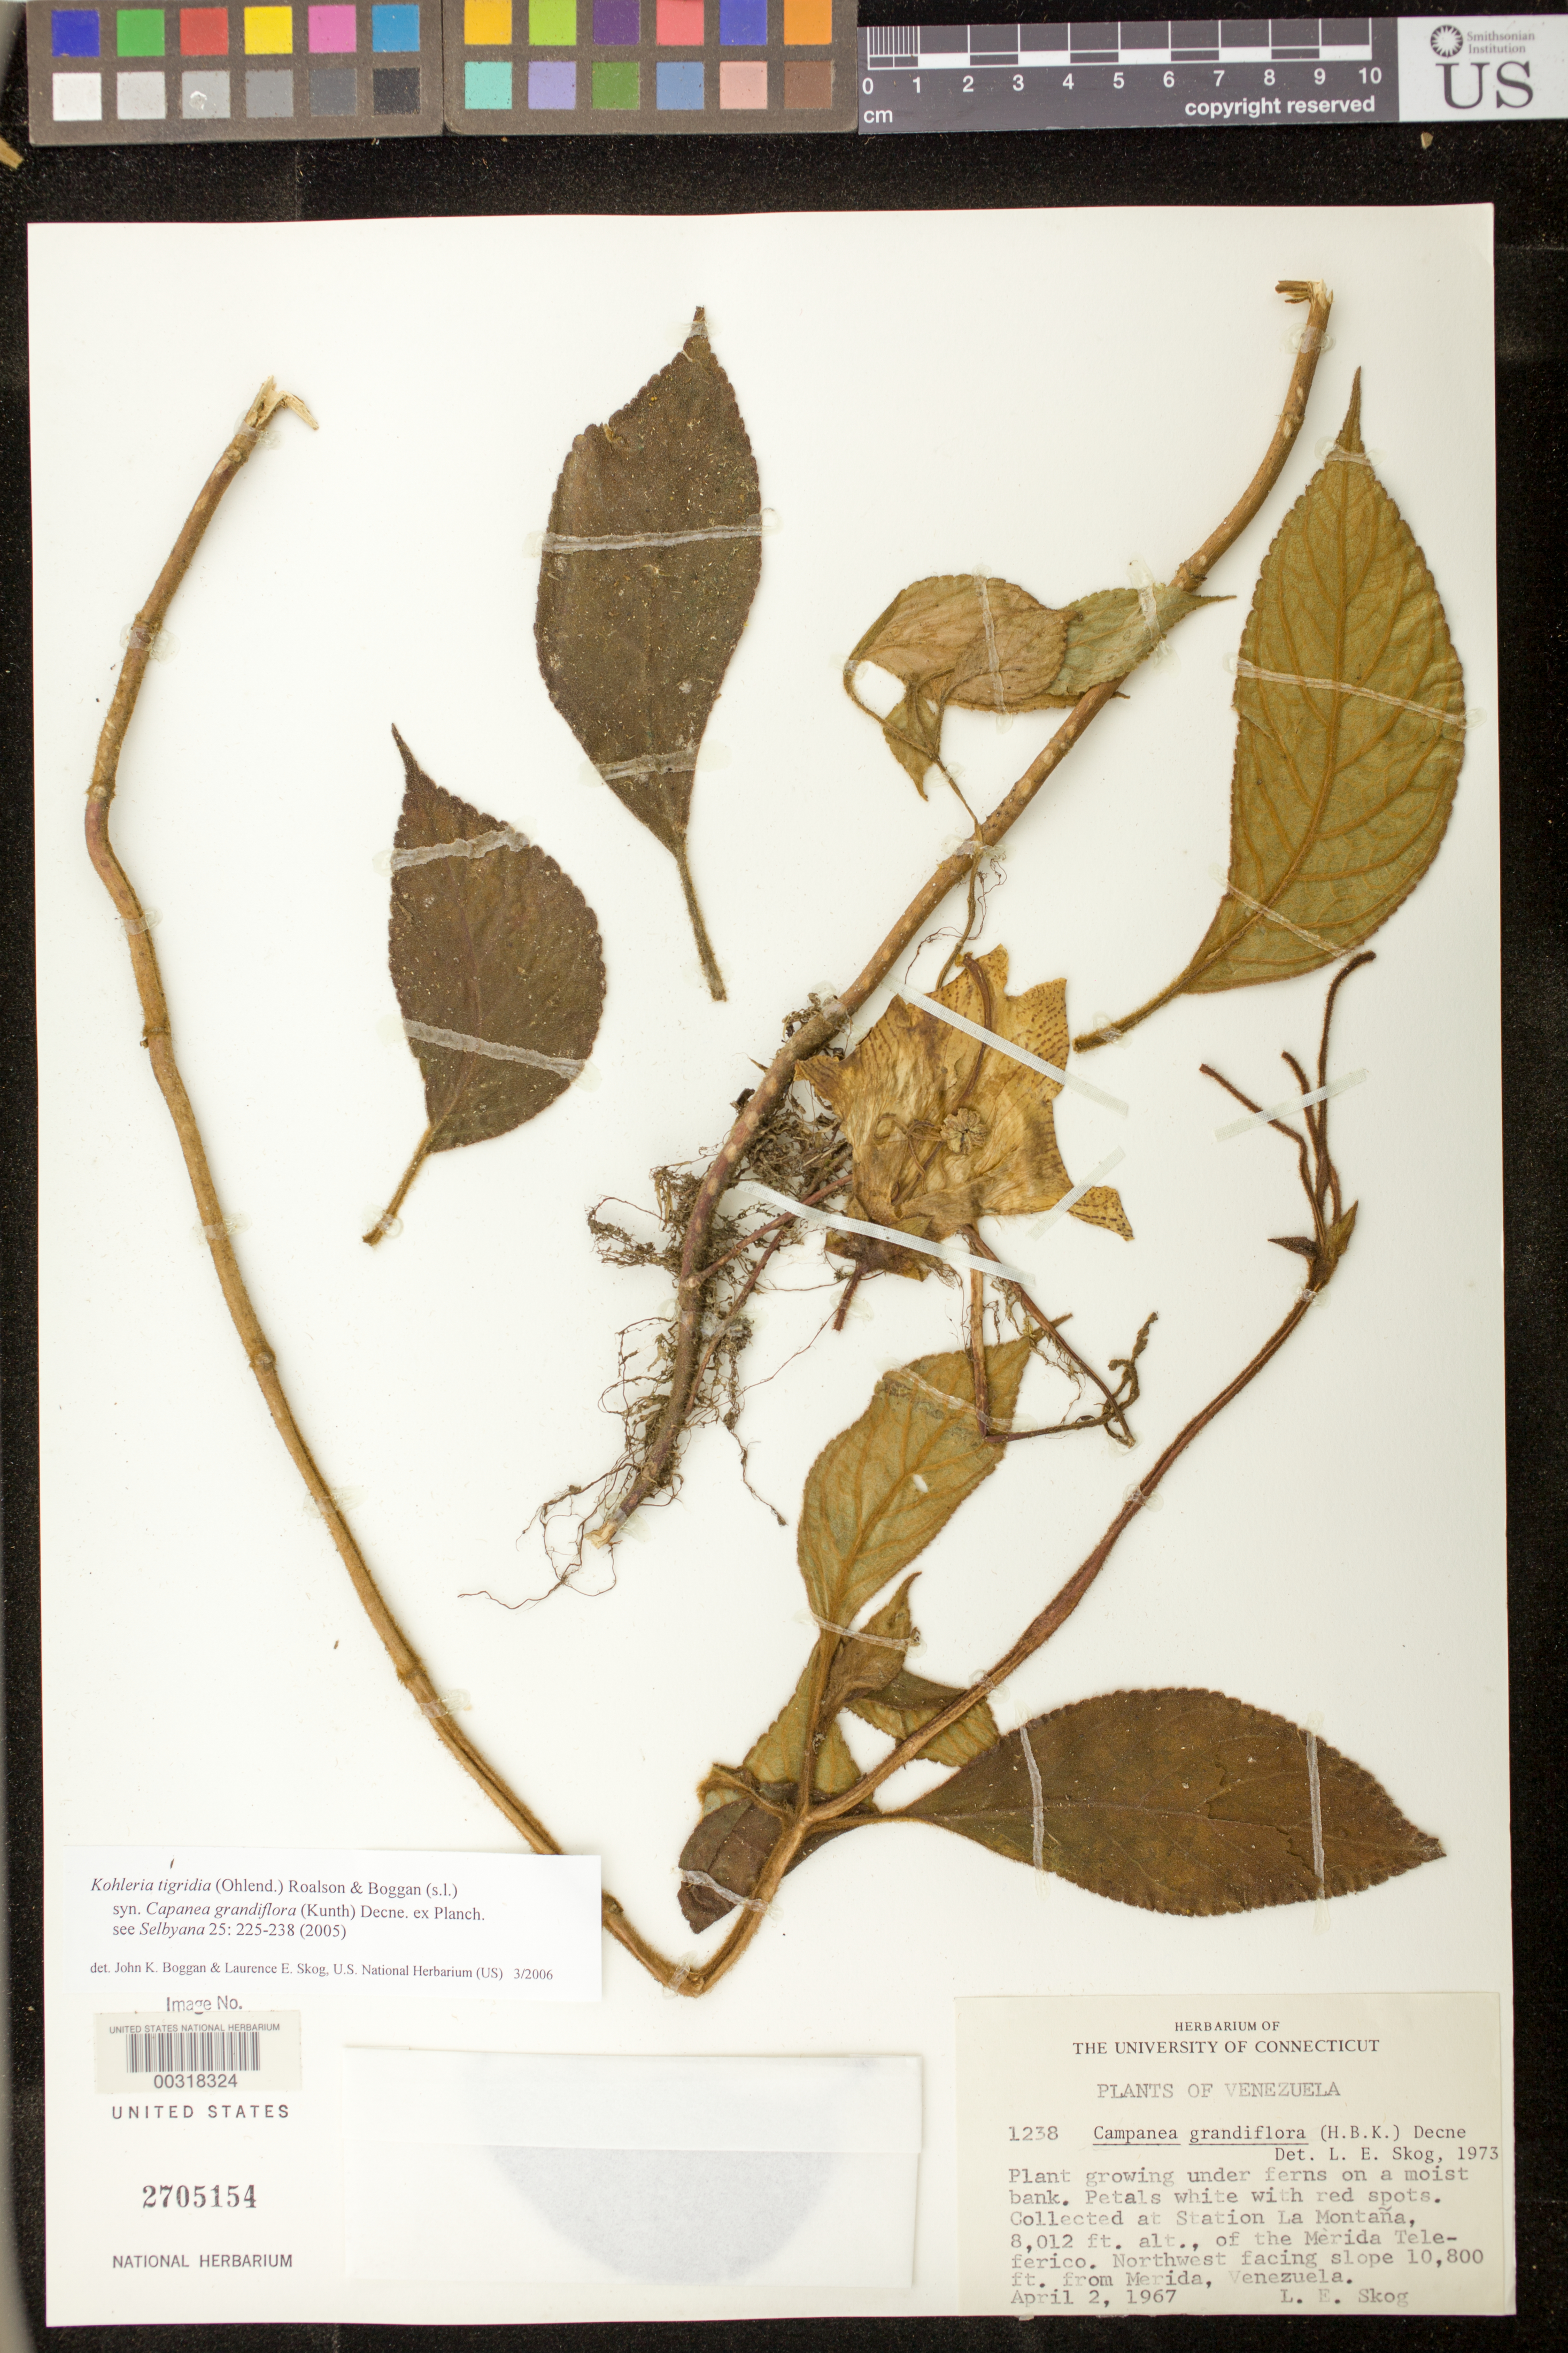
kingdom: Plantae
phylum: Tracheophyta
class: Magnoliopsida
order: Lamiales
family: Gesneriaceae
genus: Kohleria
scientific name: Kohleria tigridia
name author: (Ohlend.) Roalson & Boggan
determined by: Boggan, J. K.; Skog, L. E.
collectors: L. E. Skog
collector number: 1238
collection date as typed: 02 Apr 1967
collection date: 1967-04-02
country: Venezuela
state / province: Mérida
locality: Station La Montana, of the Merida Teleferico, NW facing slope 10,800 ft from Merida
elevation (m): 2442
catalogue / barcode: US 2705154